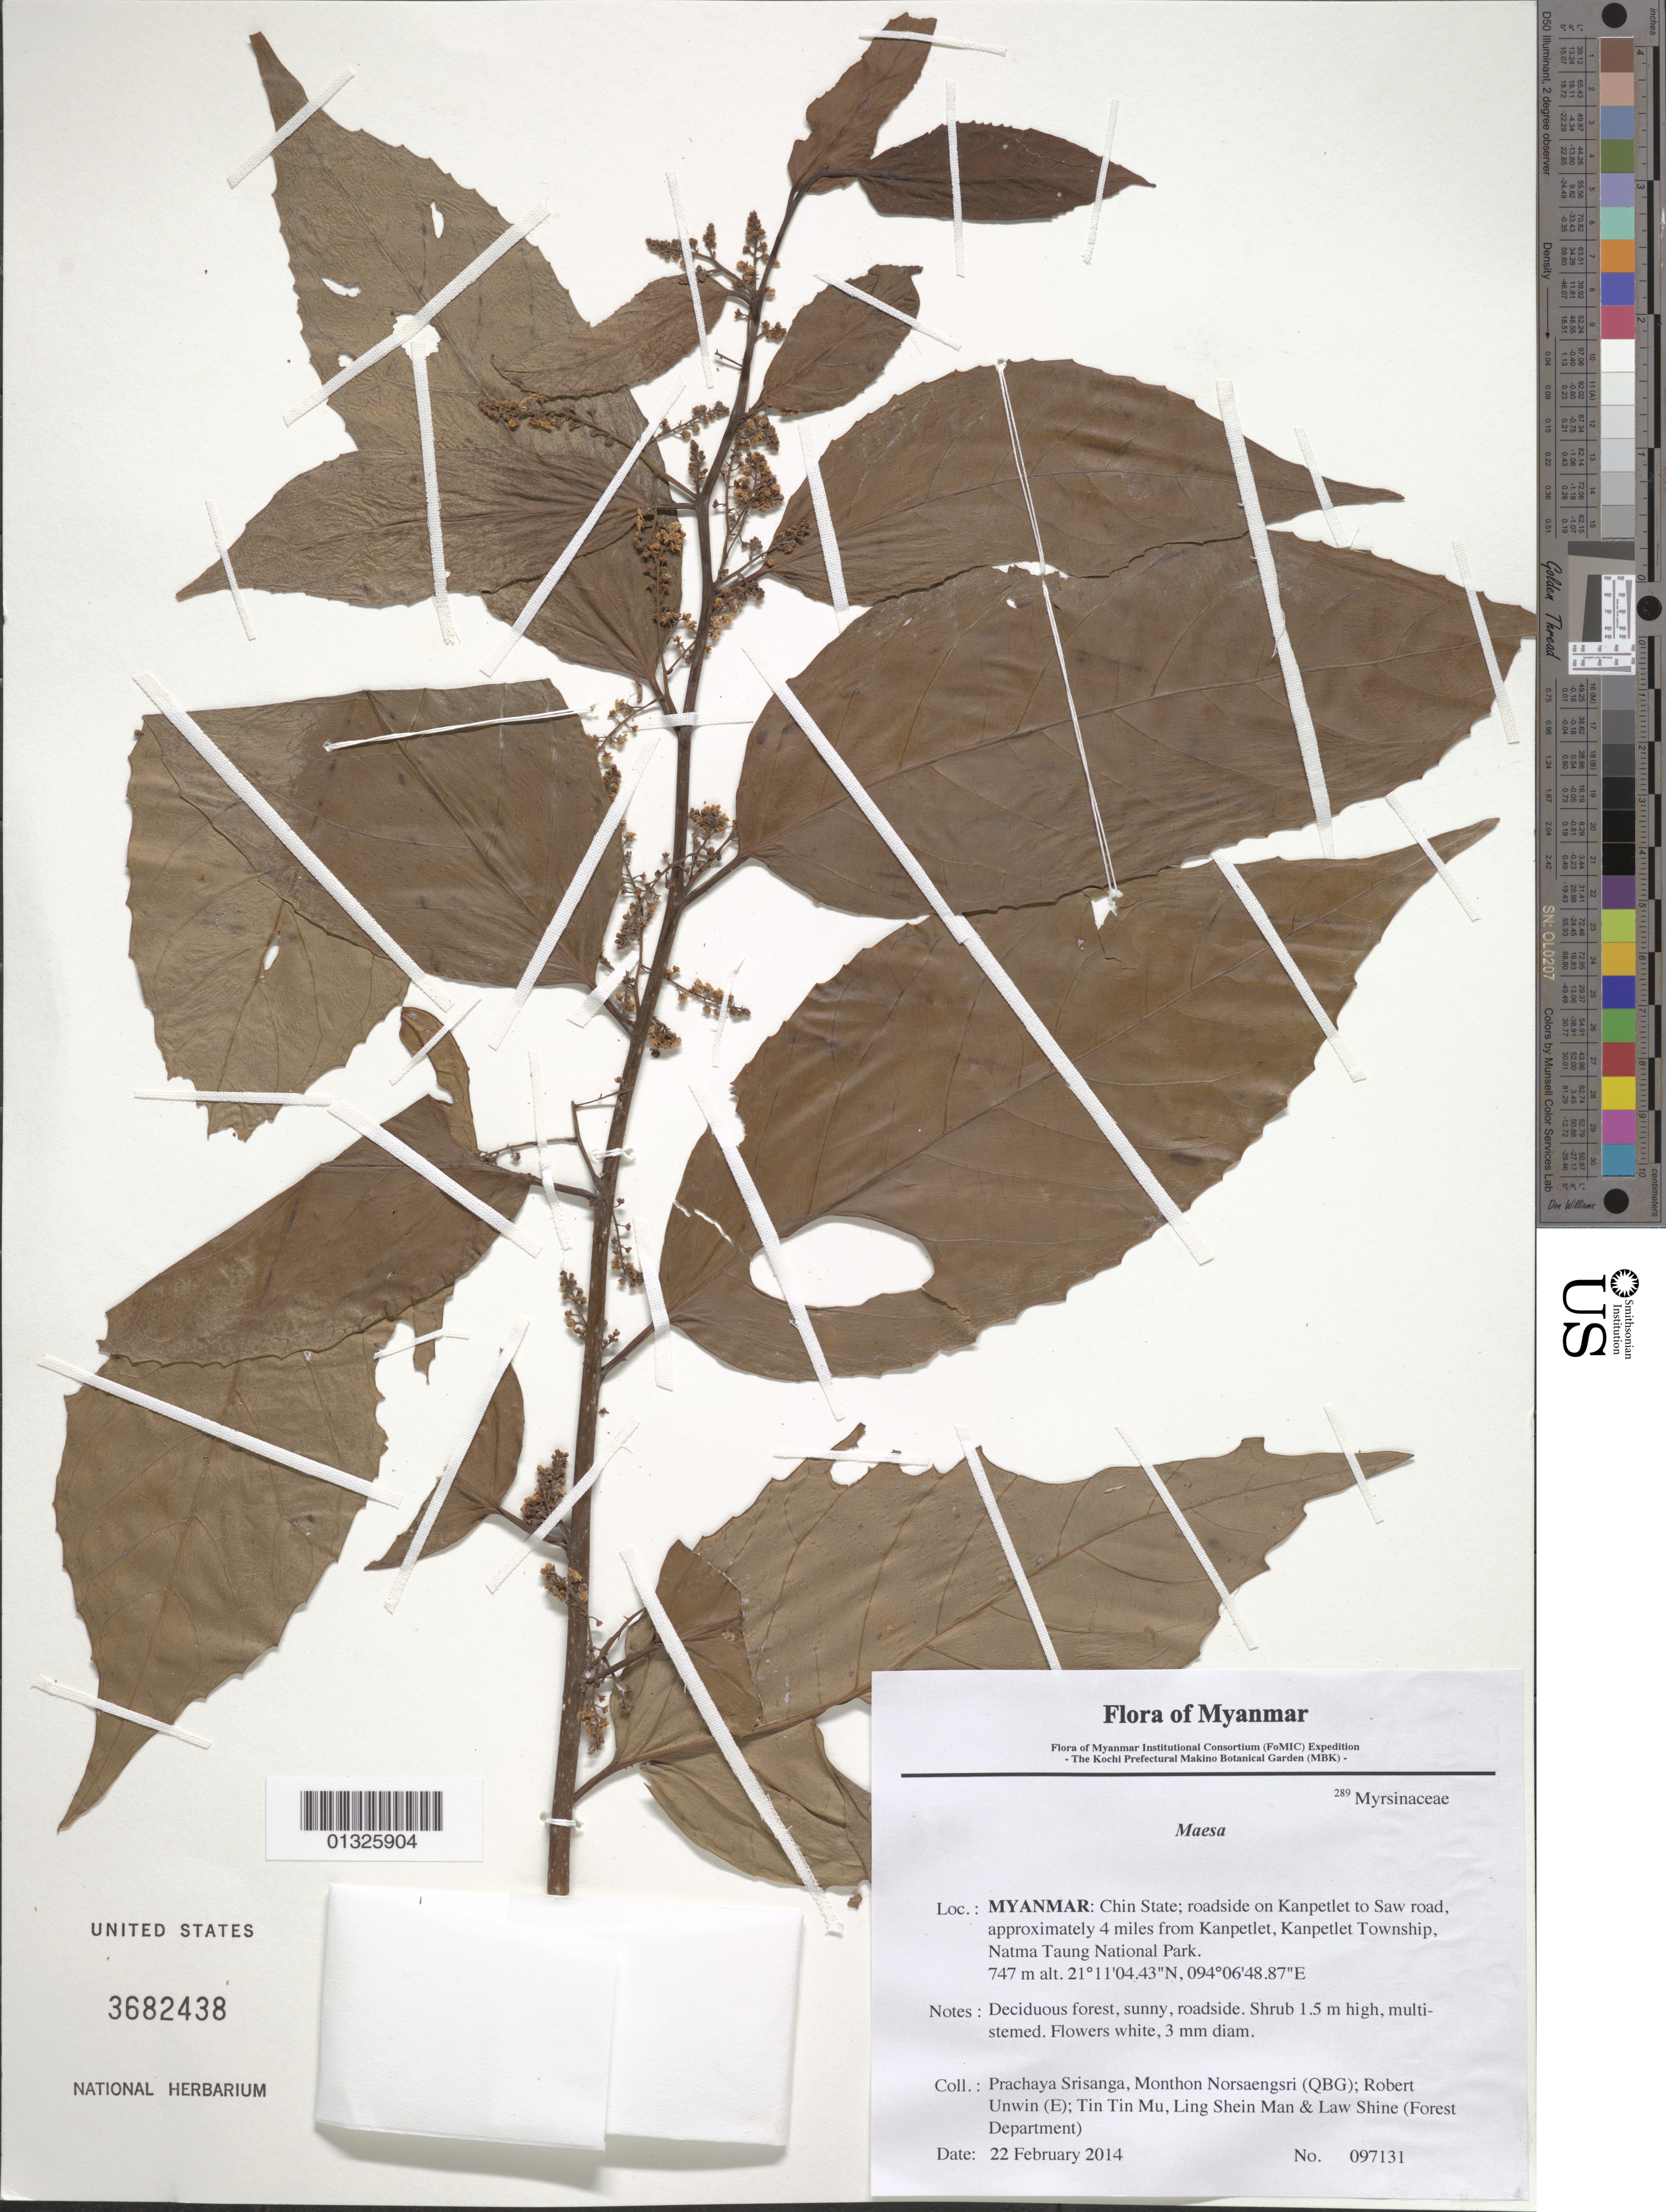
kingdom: Plantae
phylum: Tracheophyta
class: Magnoliopsida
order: Ericales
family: Primulaceae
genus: Maesa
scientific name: Maesa sp.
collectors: P. Srisanga, M. Norsaengsri, R. Unwin, Tin Tin Mu, Ling Shein Man & L. Shine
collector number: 97131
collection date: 2014-02-22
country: Myanmar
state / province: Chin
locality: Roadside on Kanpetlet to Saw road, approximately 4 miles from Kanpetlet, Kanpetlet Township, Natma Taung National Park.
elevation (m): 747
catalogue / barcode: US 3682438